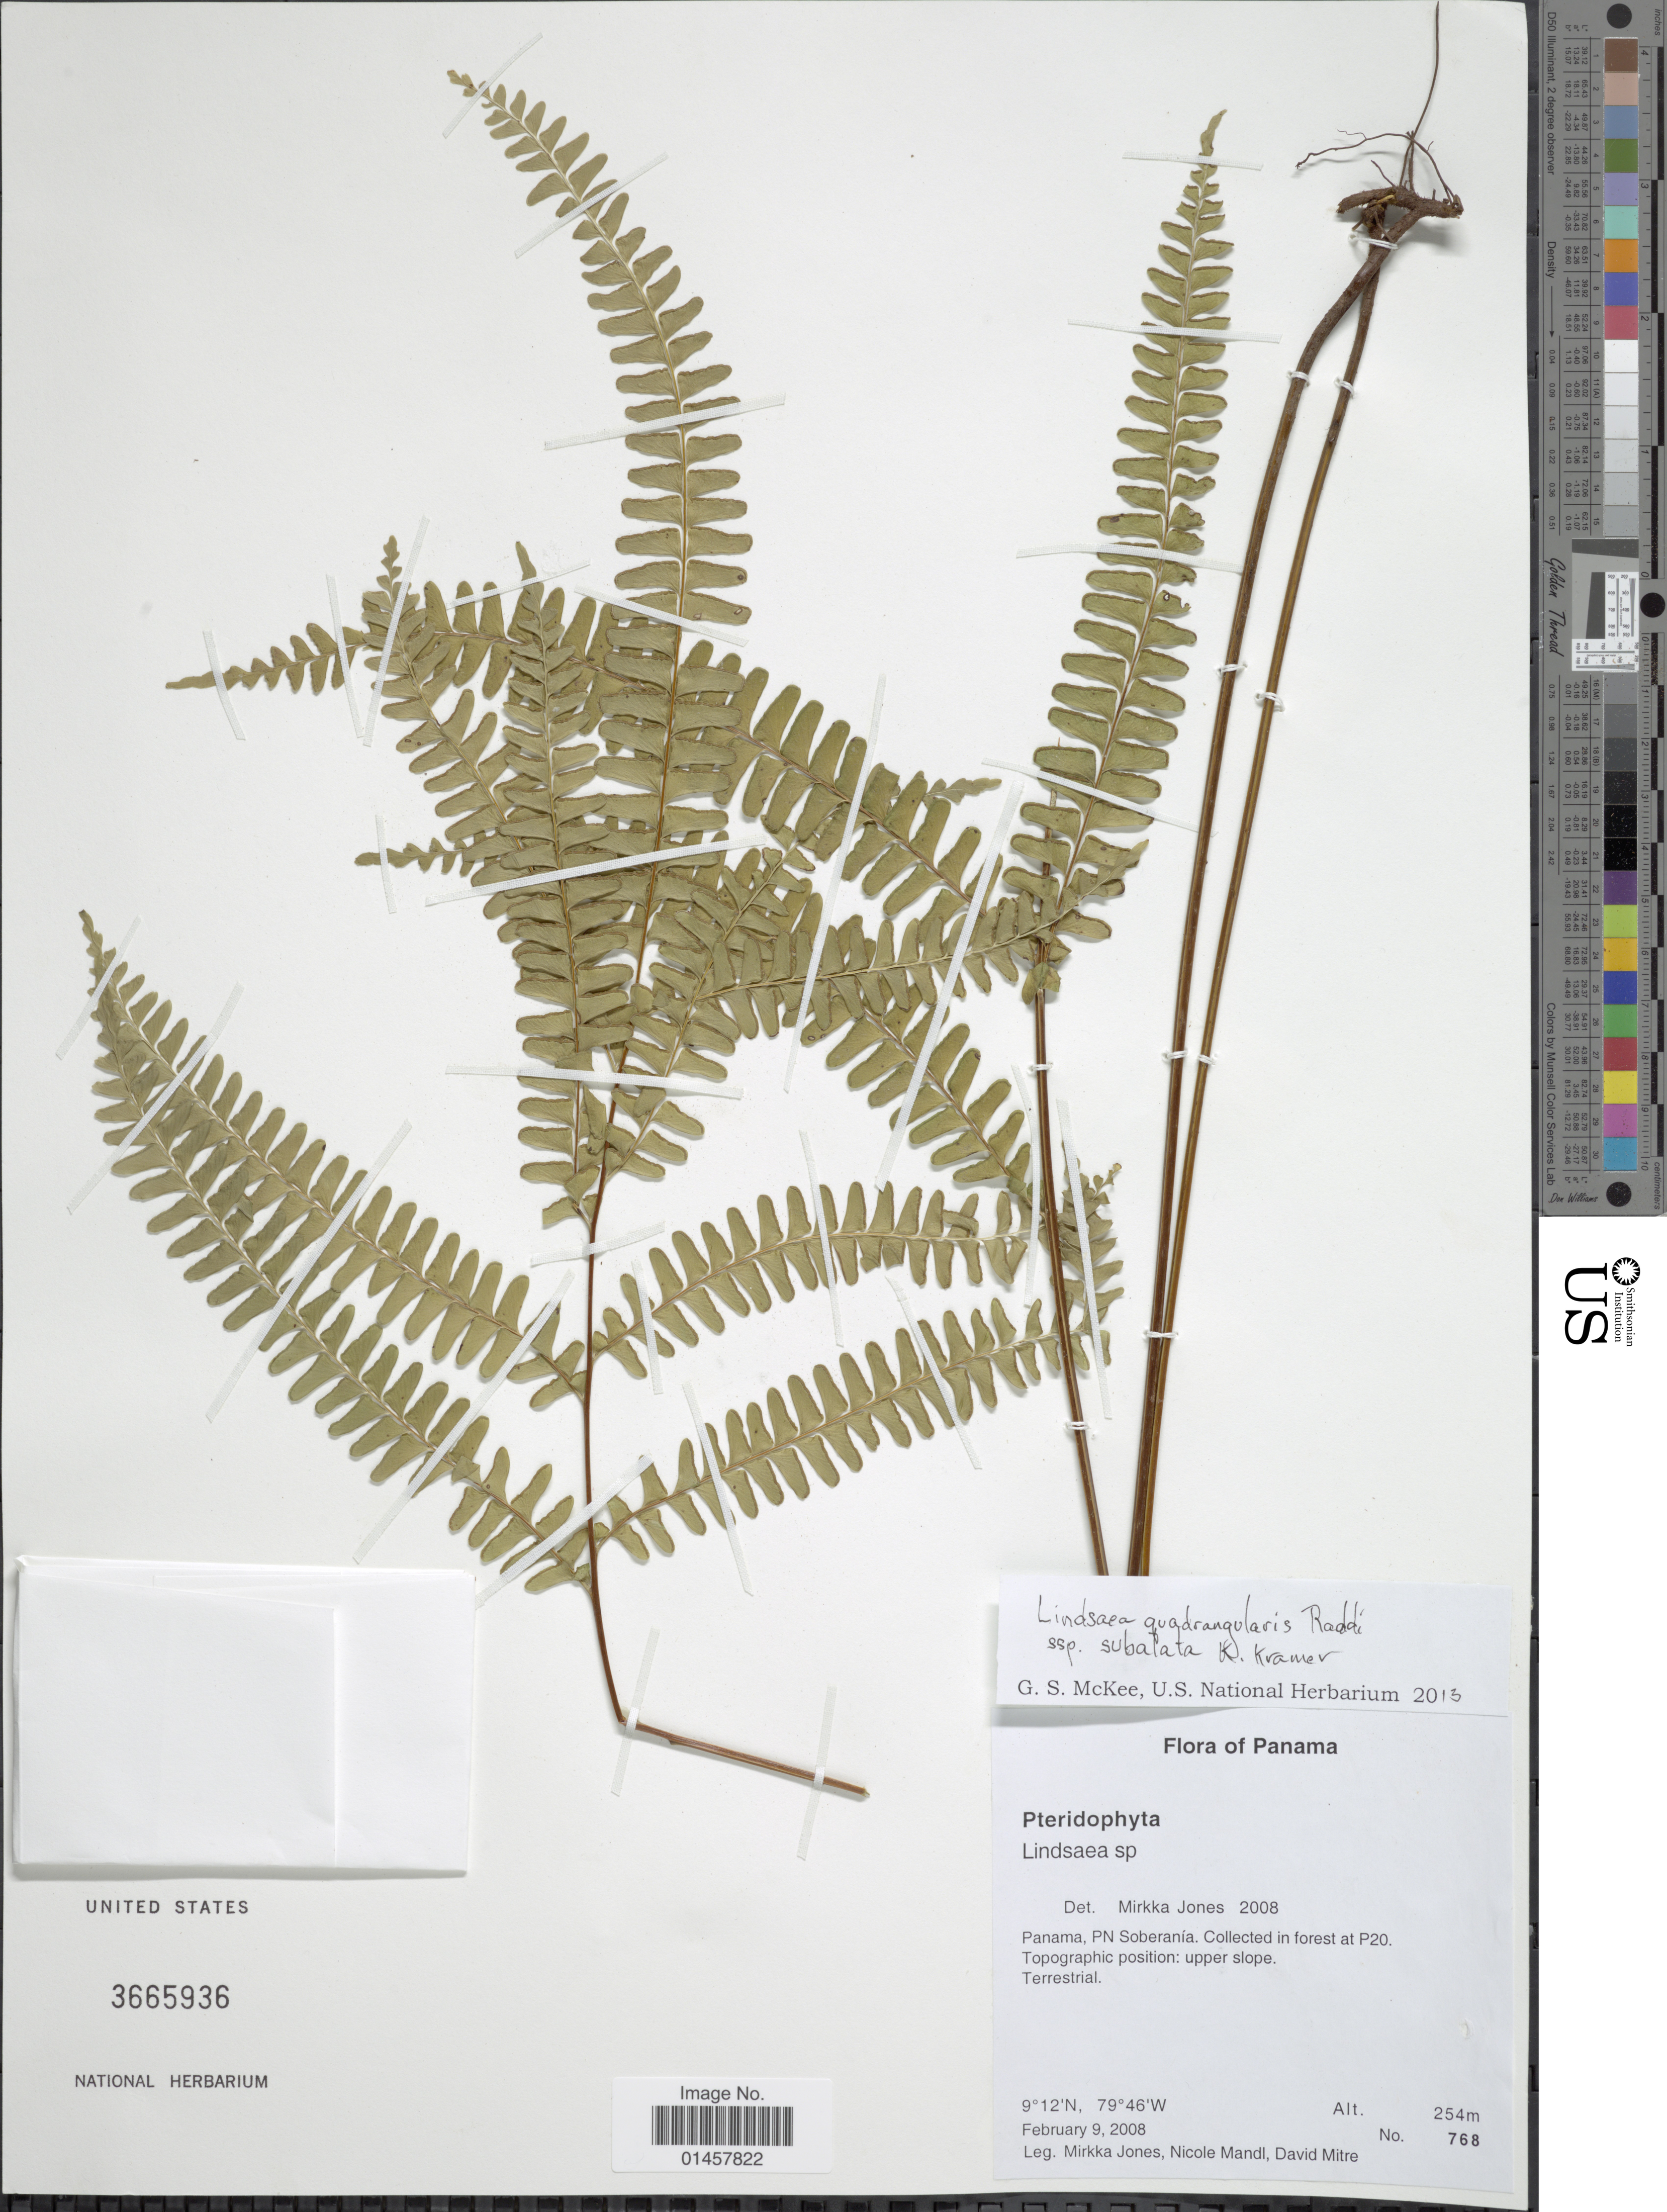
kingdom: Plantae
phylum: Tracheophyta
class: Polypodiopsida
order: Polypodiales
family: Lindsaeaceae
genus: Lindsaea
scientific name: Lindsaea quadrangularis subsp. subalata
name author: K.U. Kramer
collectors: M. Jones, N. Mandl & D. Mitre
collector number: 768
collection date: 2008-02-09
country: Panama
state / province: Panamá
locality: Panama, PN Soberania, collected in forest at P20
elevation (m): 254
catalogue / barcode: US 3665936